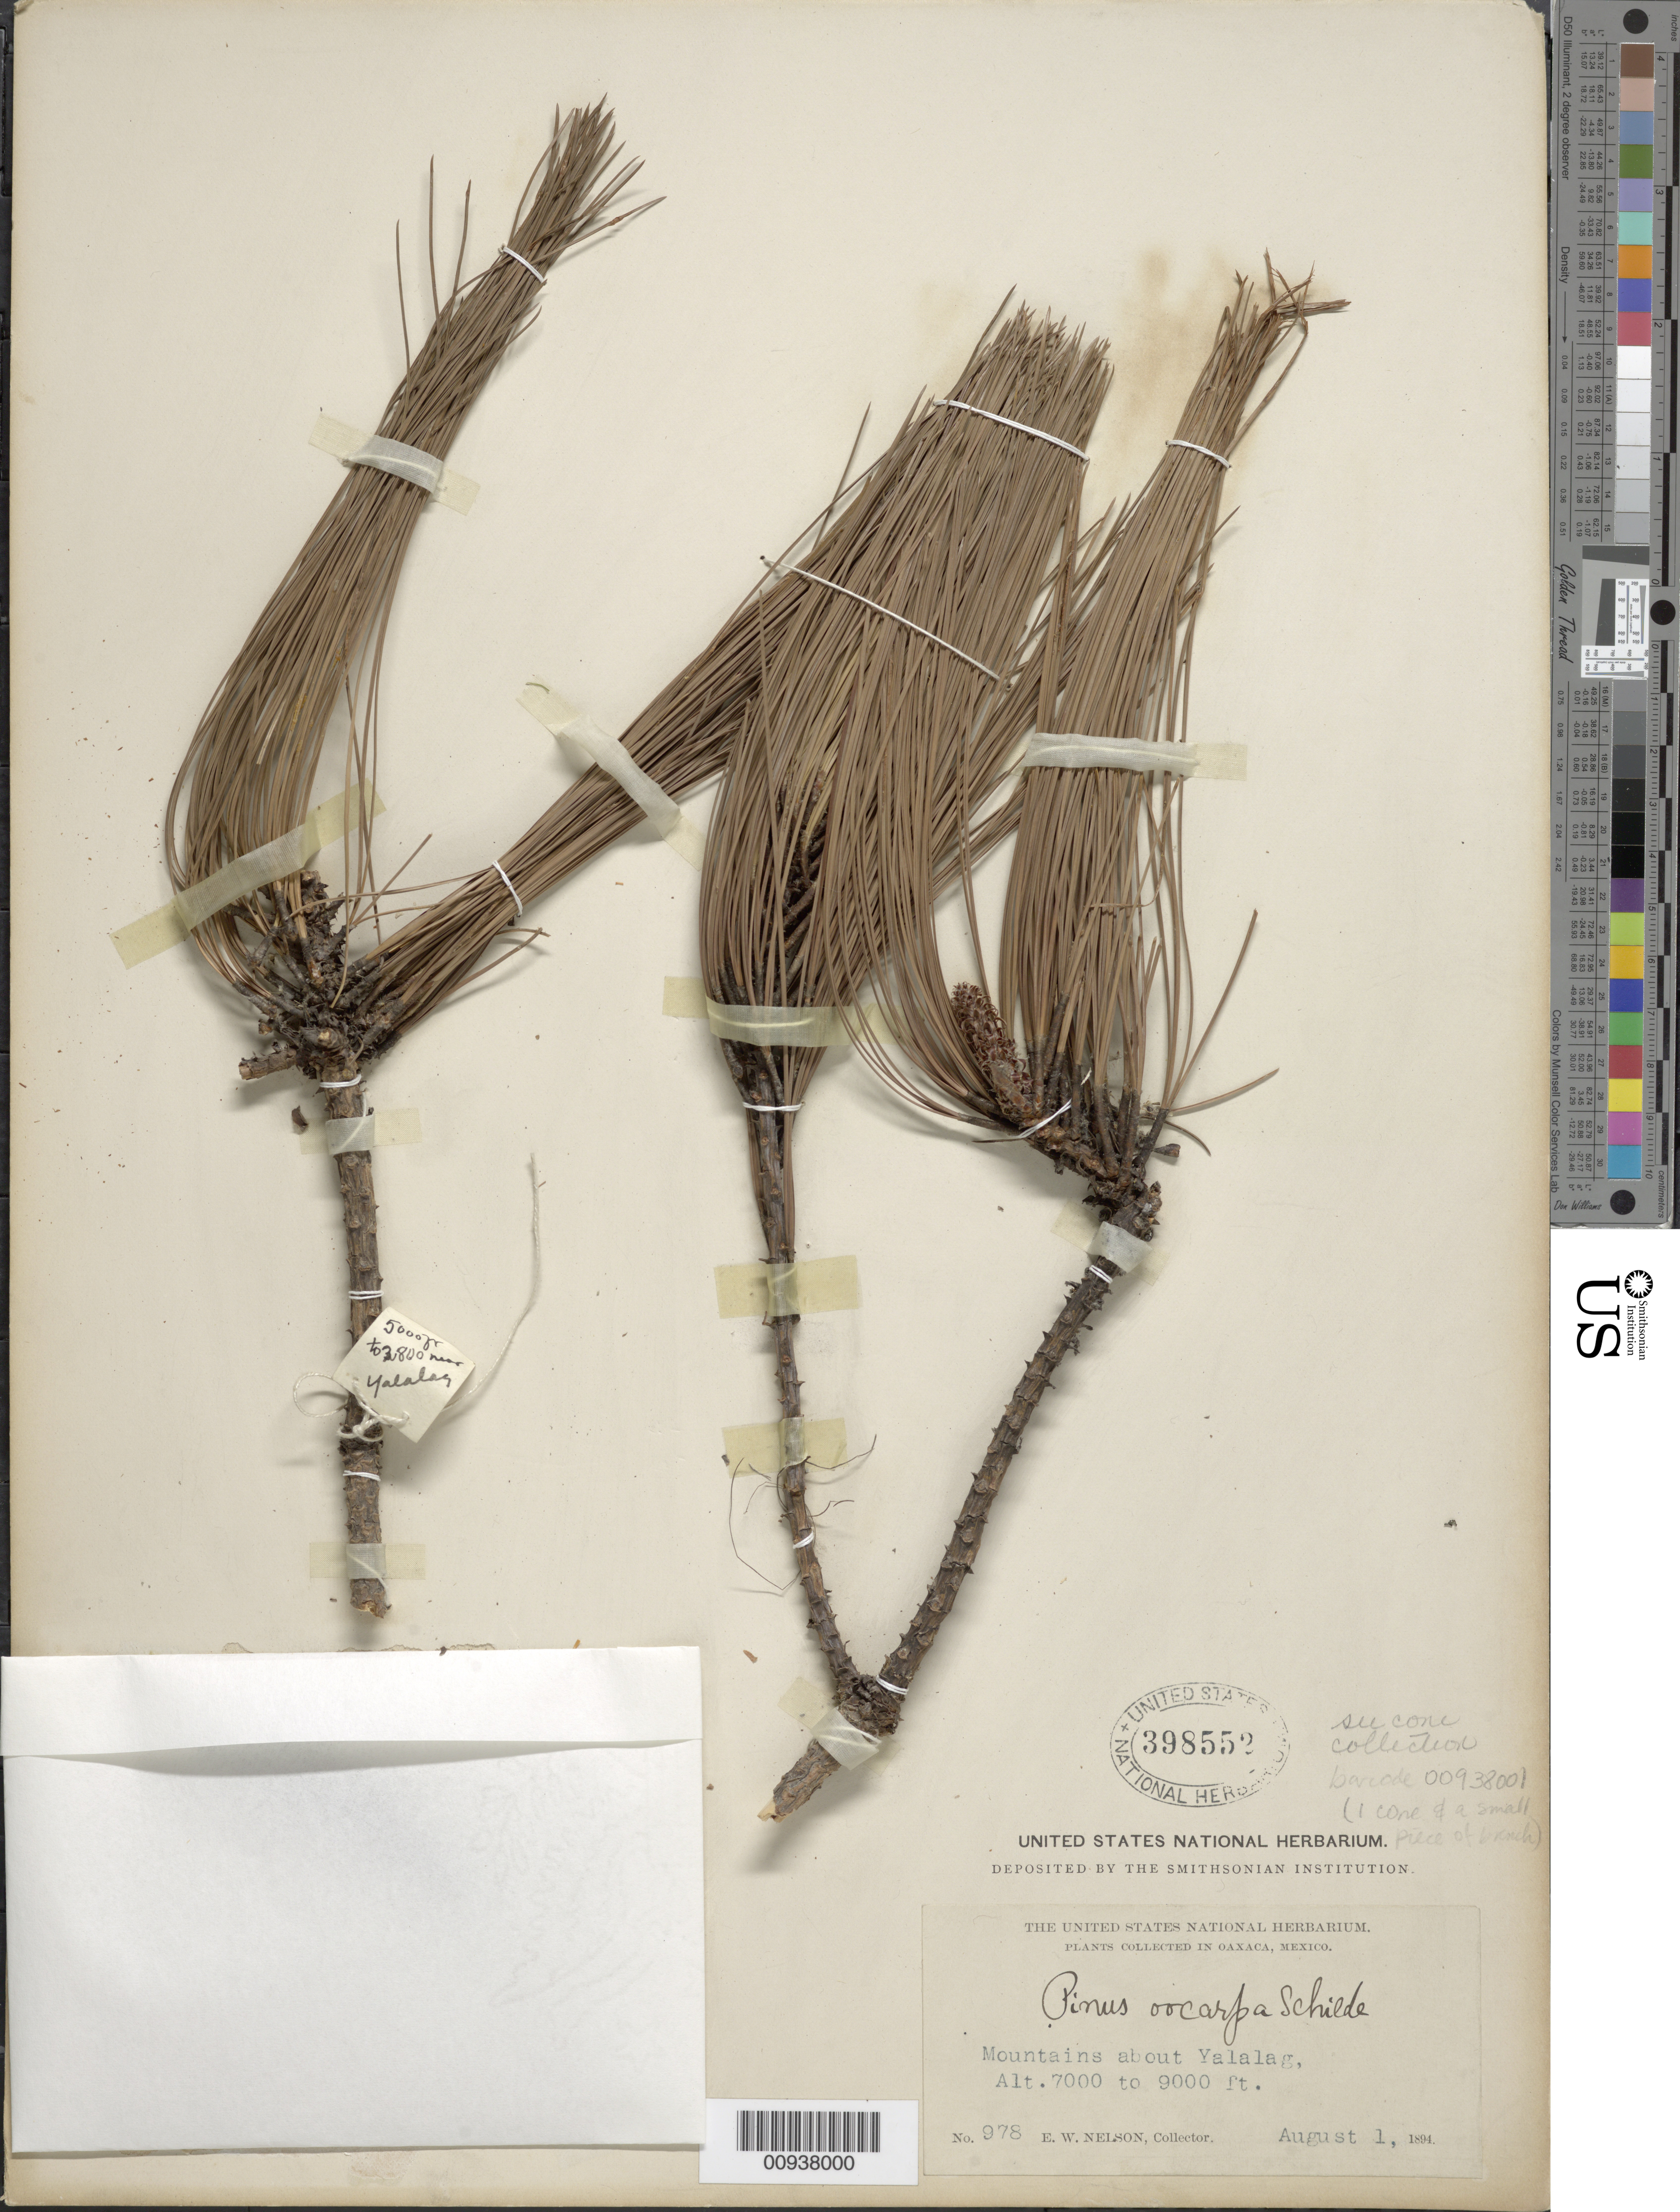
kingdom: Plantae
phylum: Tracheophyta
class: Pinopsida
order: Pinales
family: Pinaceae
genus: Pinus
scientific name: Pinus oocarpa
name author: Schiede ex Schltdl.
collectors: E. W. Nelson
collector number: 978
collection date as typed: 01 Aug 1894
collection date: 1894-08-01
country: Mexico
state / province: Oaxaca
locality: Mountains about Yalalag.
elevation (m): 2134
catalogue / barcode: US 398552